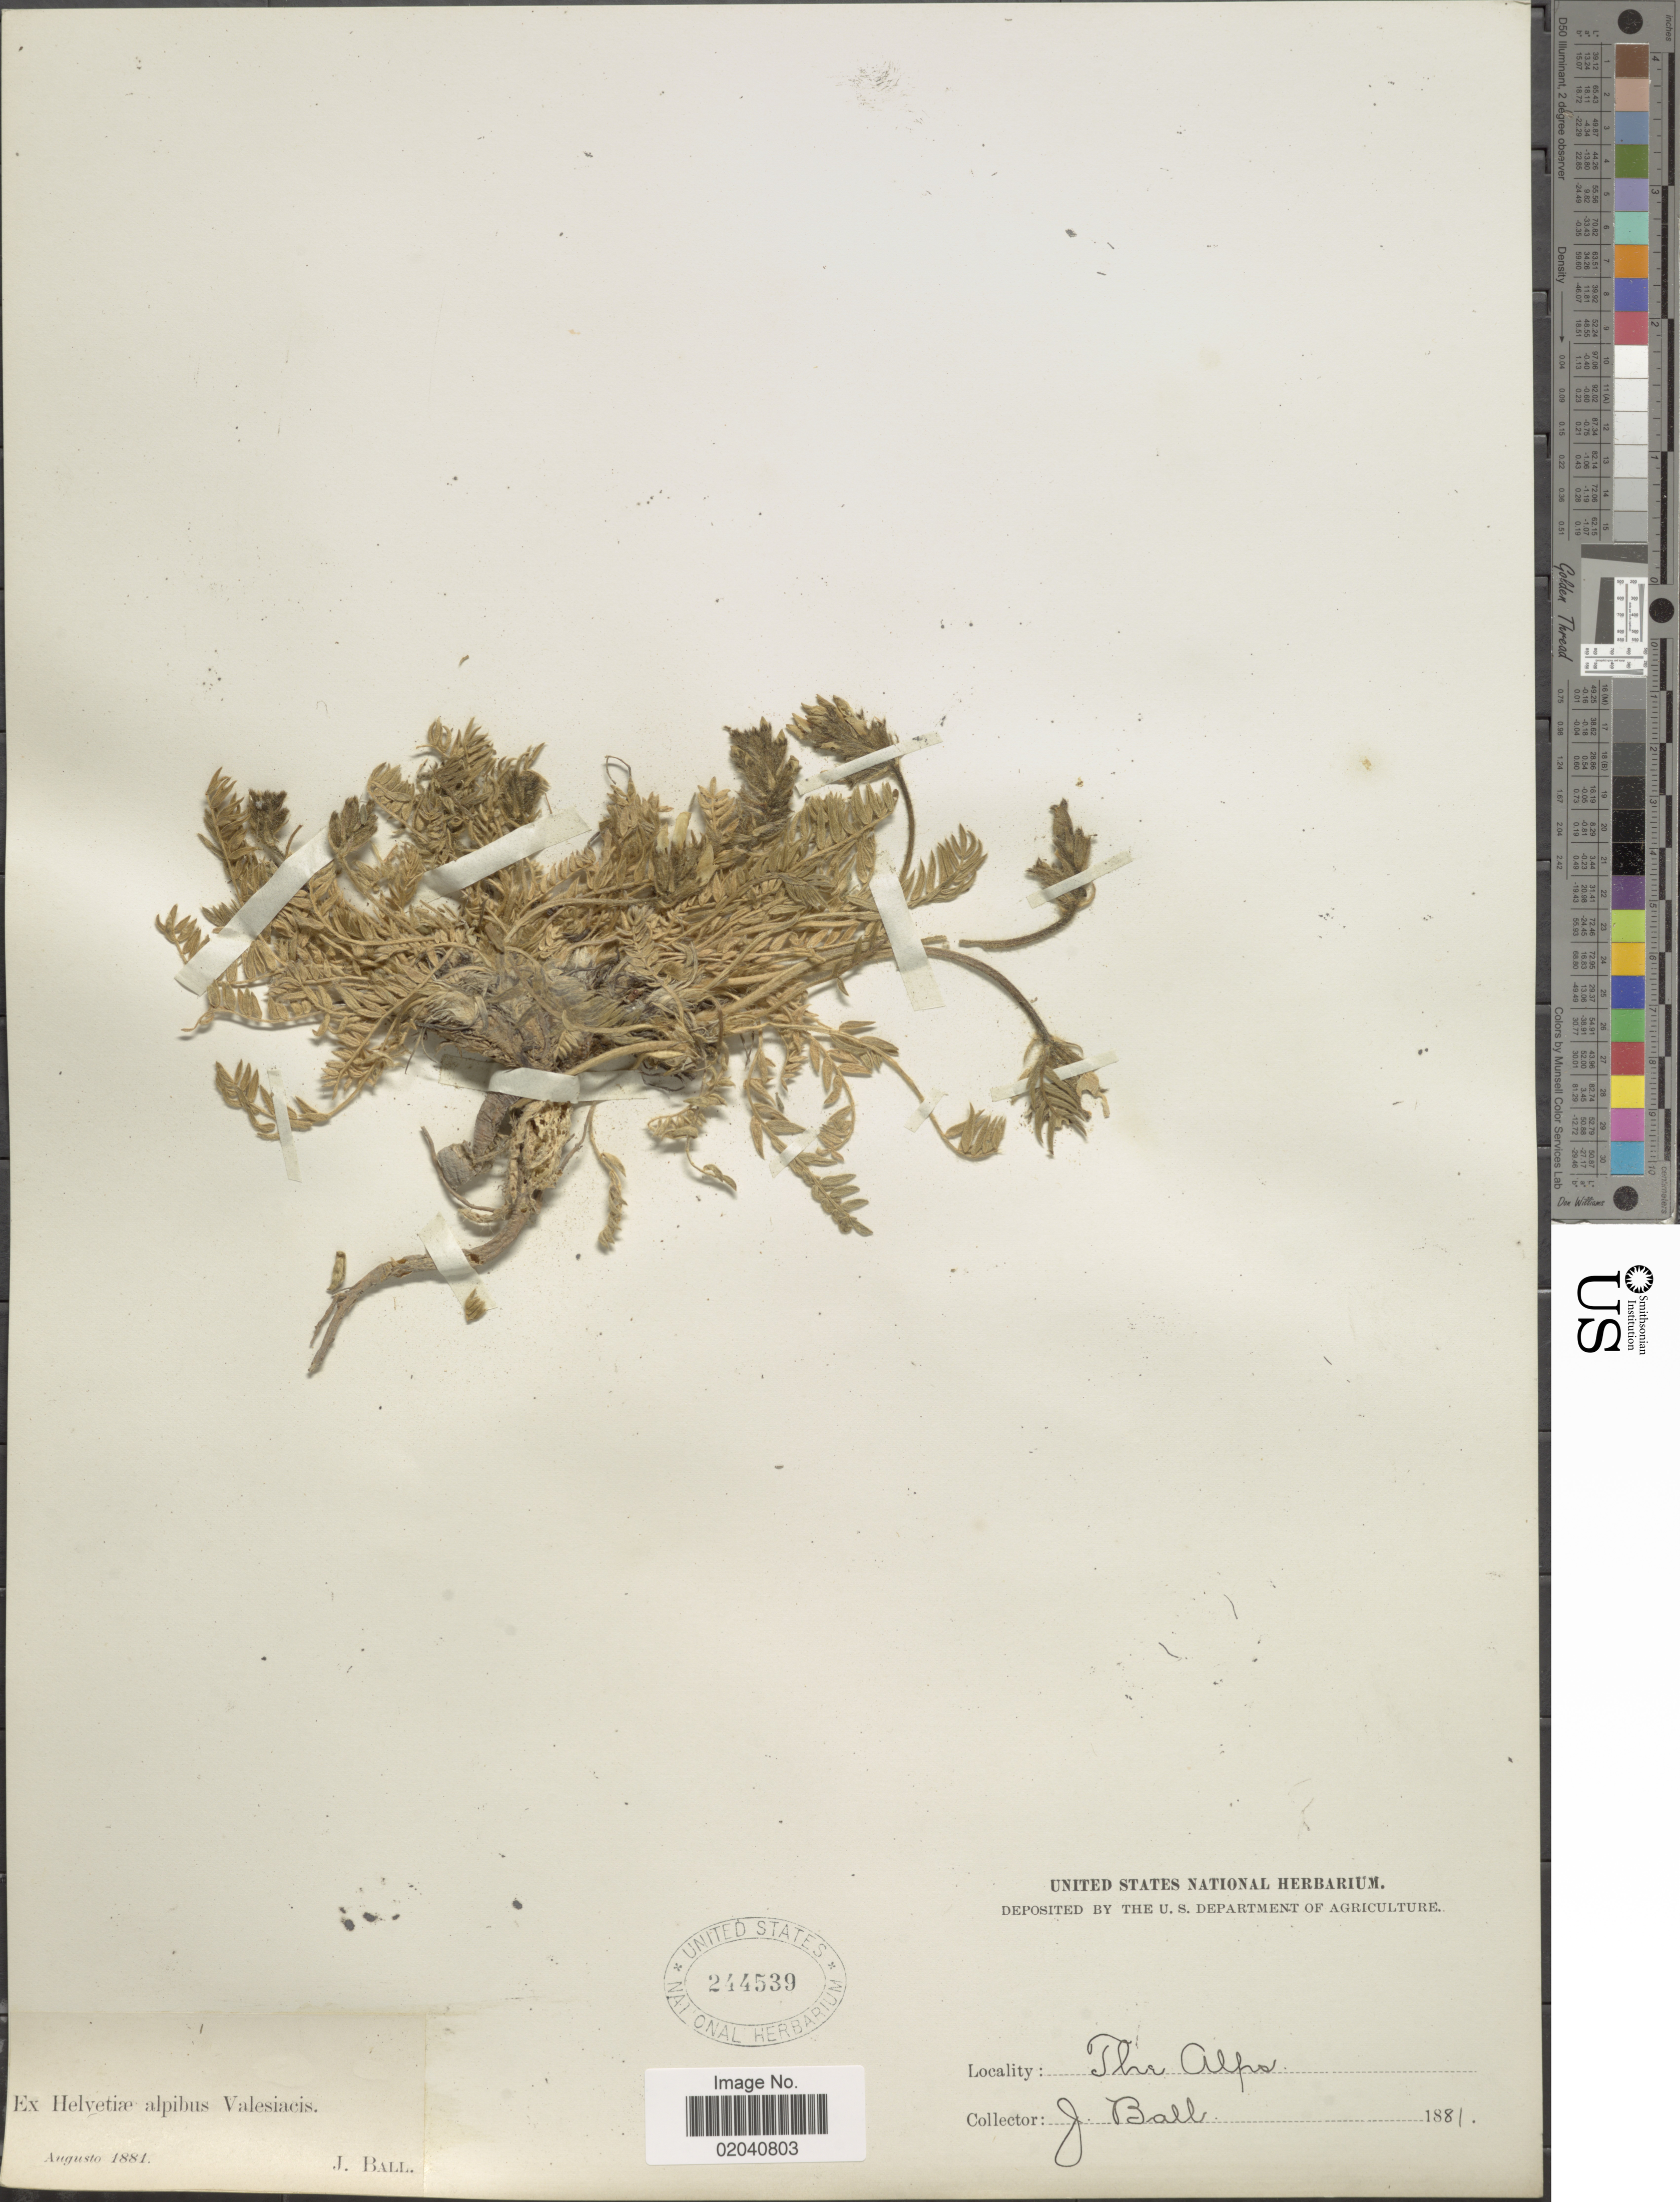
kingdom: Plantae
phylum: Tracheophyta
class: Magnoliopsida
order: Fabales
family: Fabaceae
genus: Oxytropis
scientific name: Oxytropis sp.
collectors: J. Ball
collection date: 1881-08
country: Switzerland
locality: Helvetiae alpibus Valesiacis, The Alps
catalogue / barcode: US 244539